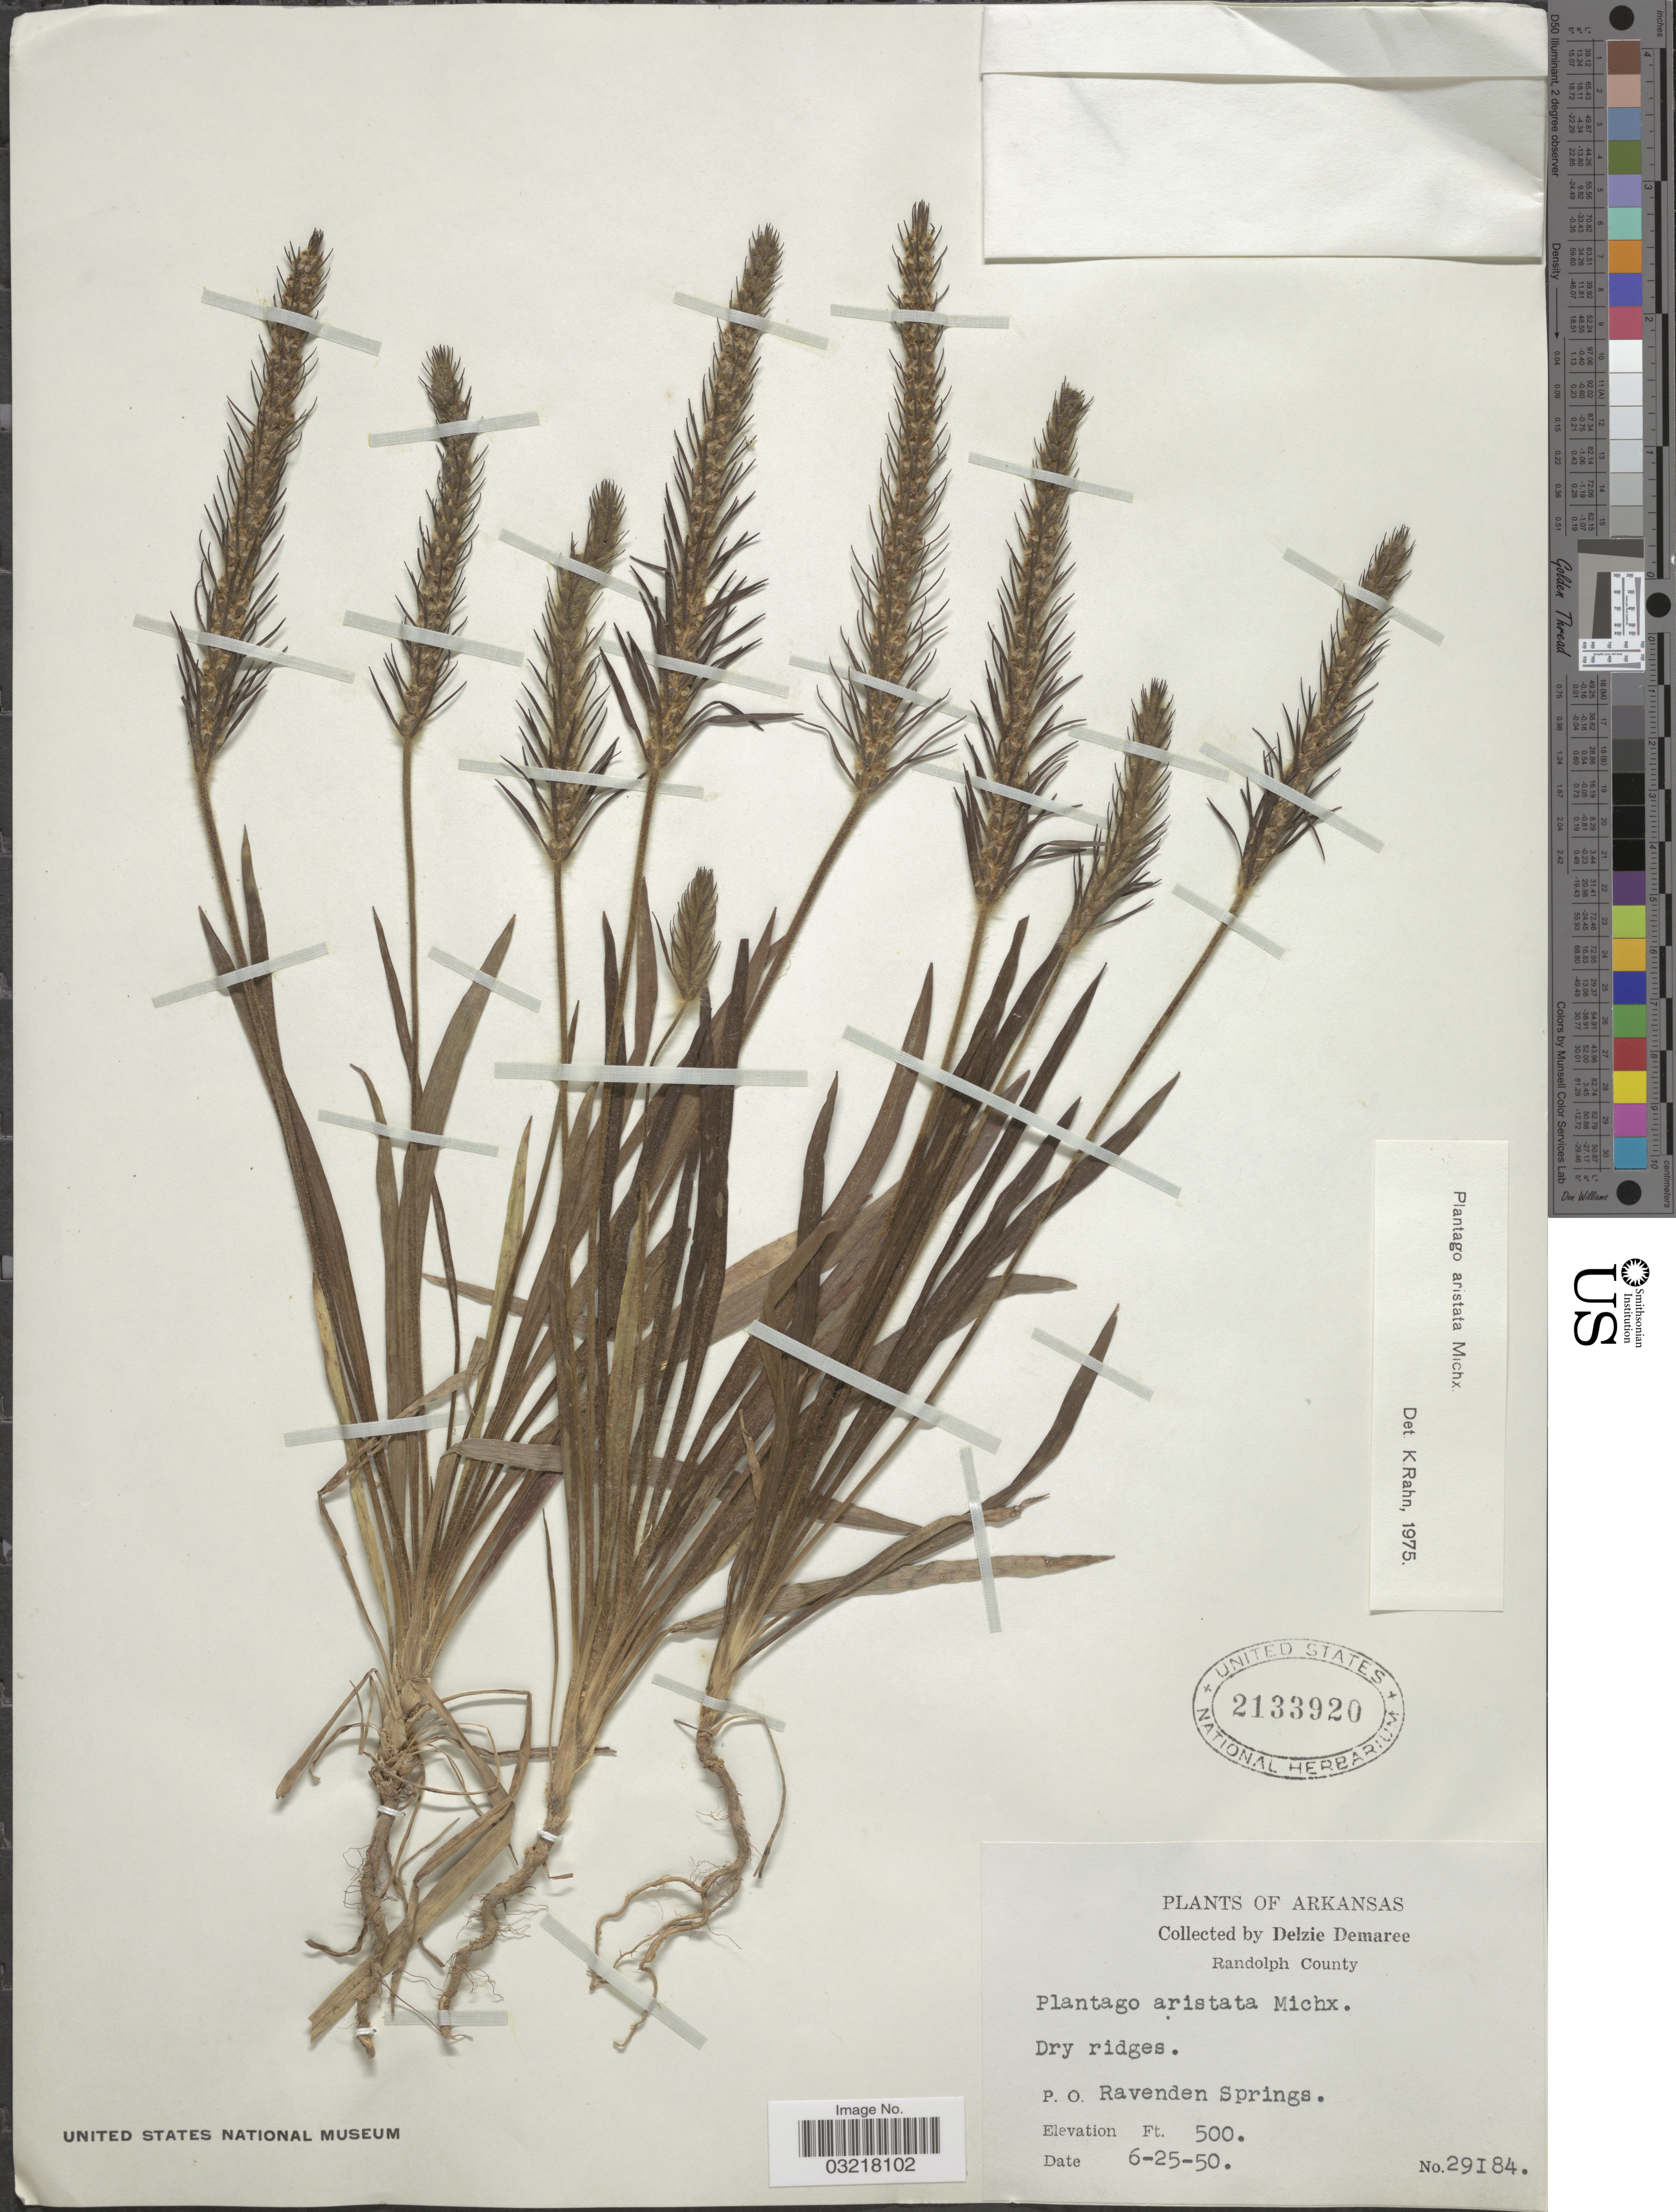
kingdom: Plantae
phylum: Tracheophyta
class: Magnoliopsida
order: Lamiales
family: Plantaginaceae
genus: Plantago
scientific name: Plantago aristata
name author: Michx.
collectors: D. Demaree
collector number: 256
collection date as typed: Transcribed d/m/y: 25/6/50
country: United States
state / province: Arkansas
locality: Randolph County. P.O. Ravenden Springs.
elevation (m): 152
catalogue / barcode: US 2133920